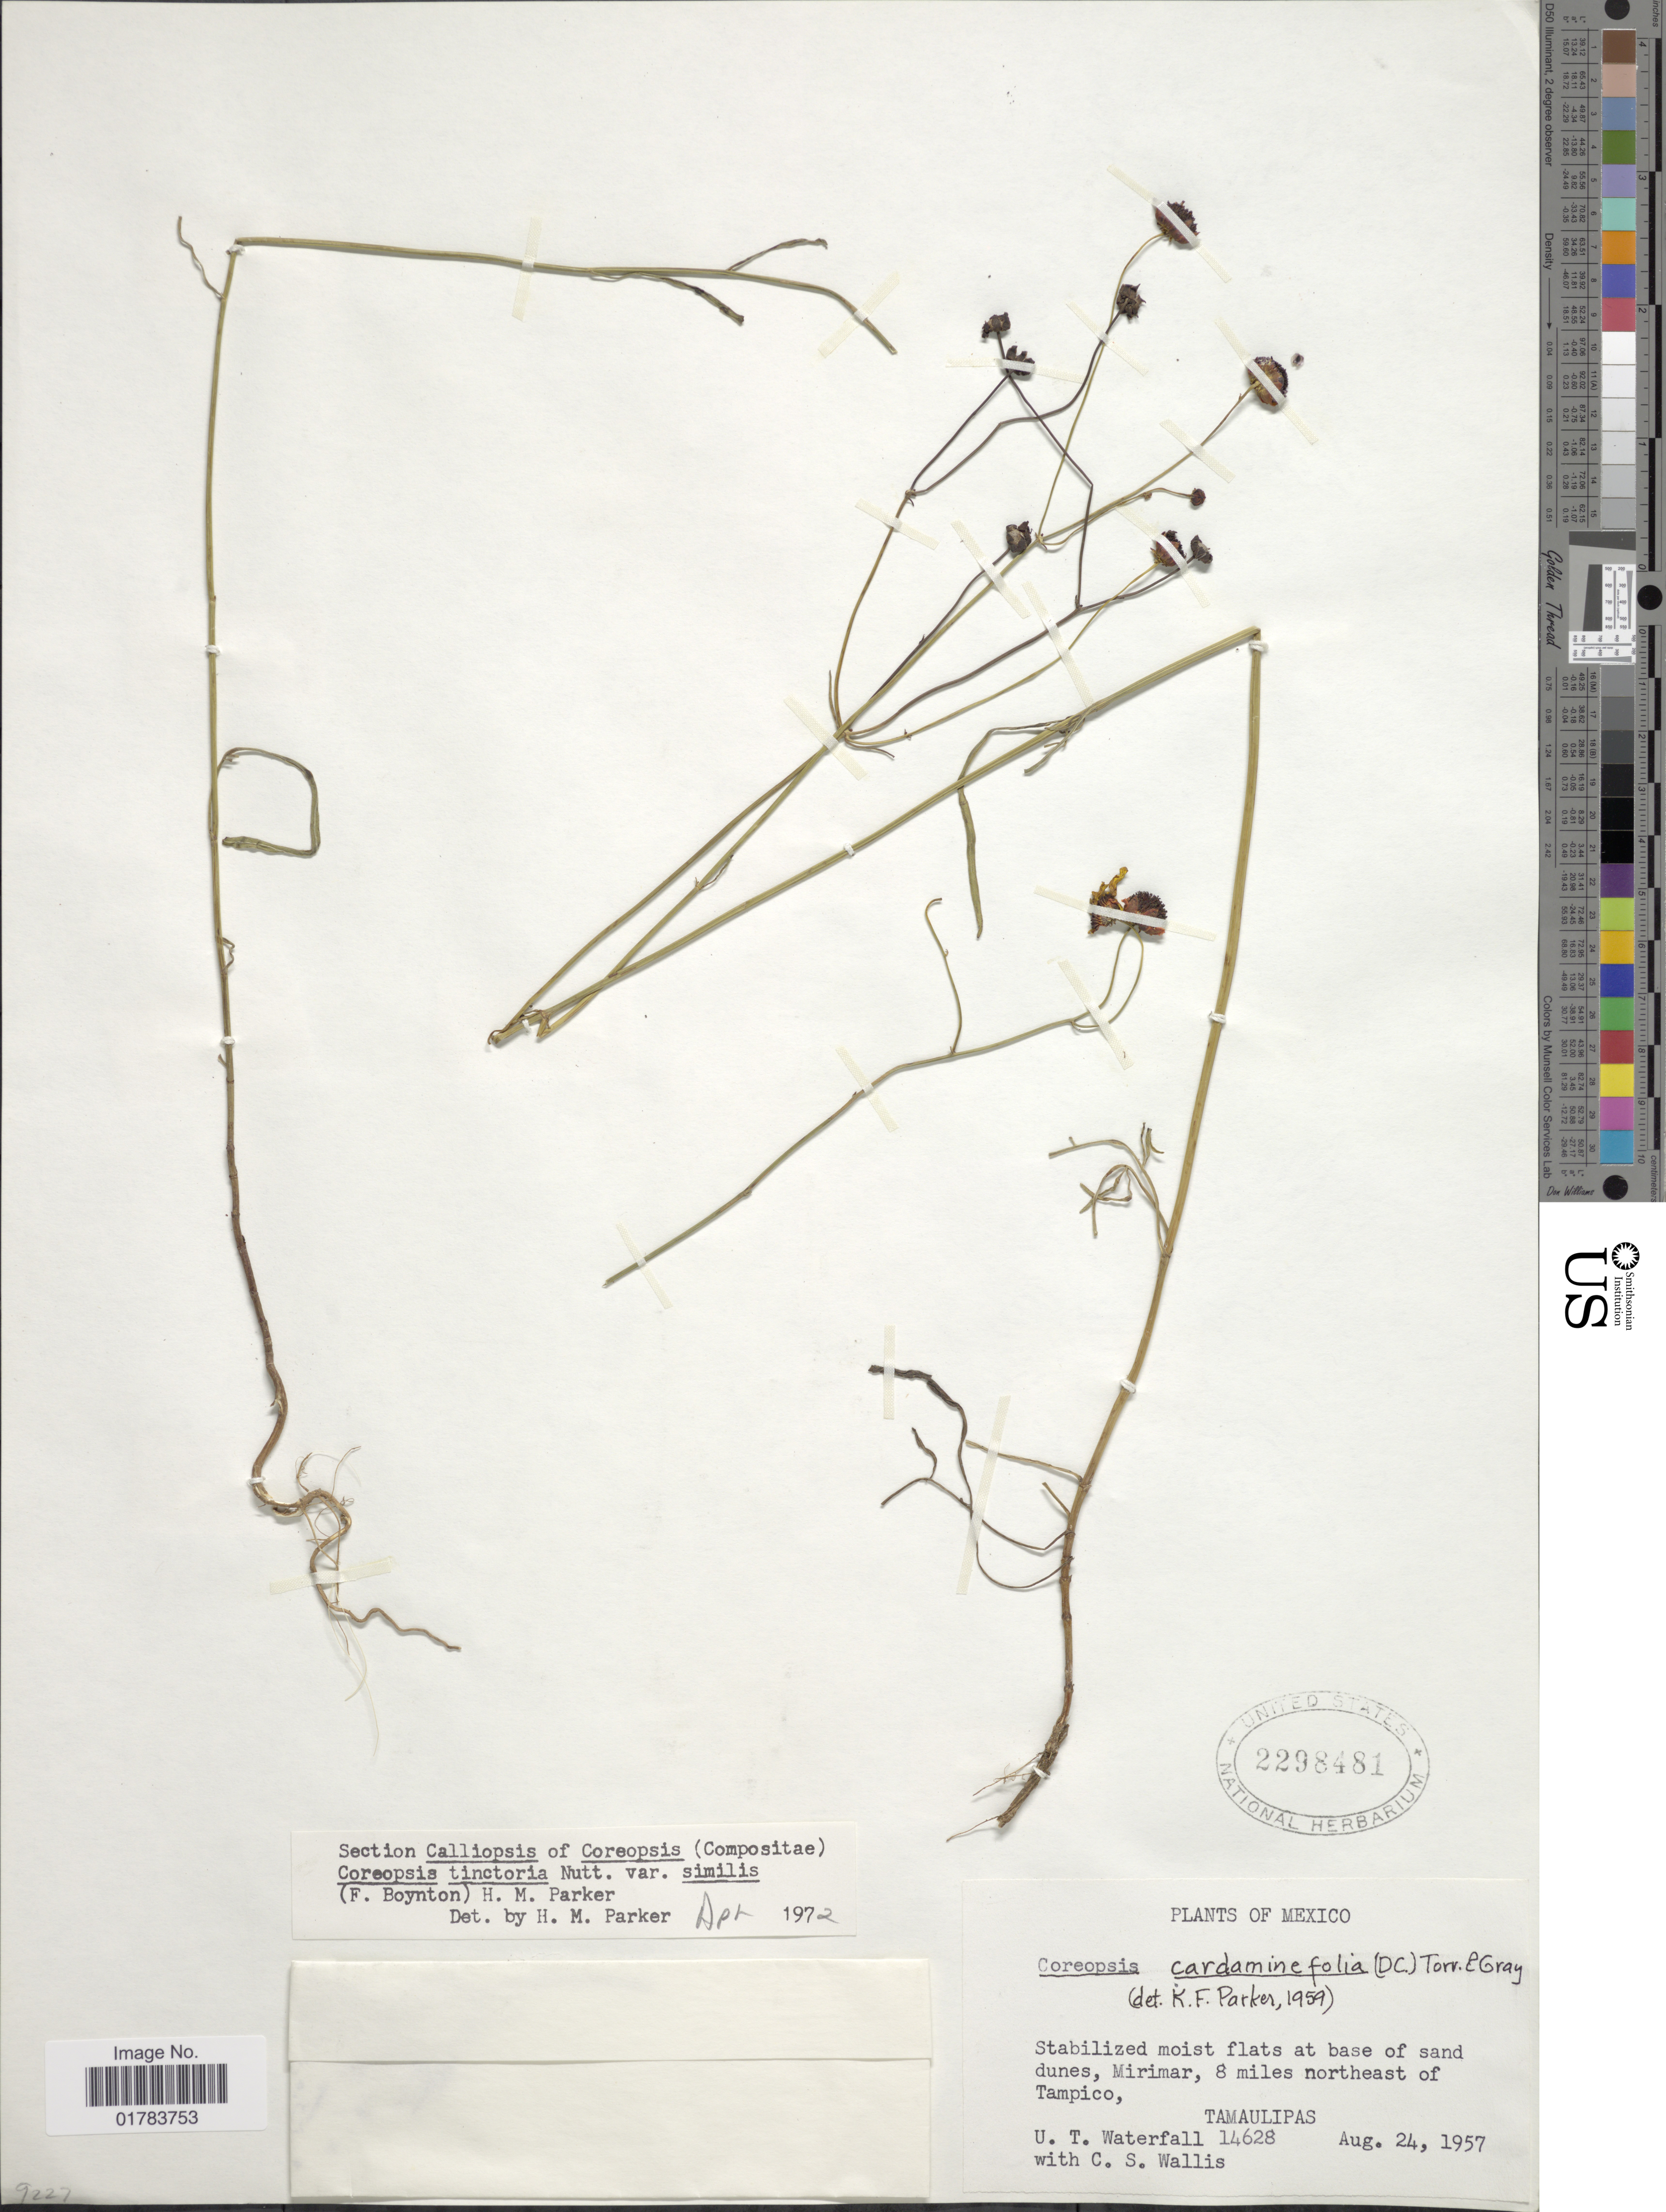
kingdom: Plantae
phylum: Tracheophyta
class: Magnoliopsida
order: Asterales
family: Asteraceae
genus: Coreopsis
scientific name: Coreopsis tinctoria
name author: Nutt.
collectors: U. T. Waterfall & C. S. Wallis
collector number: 14628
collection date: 1957-08-24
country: Mexico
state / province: Tamaulipas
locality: Mirimar, 8 miles northeast of Tampico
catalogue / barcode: US 2298481